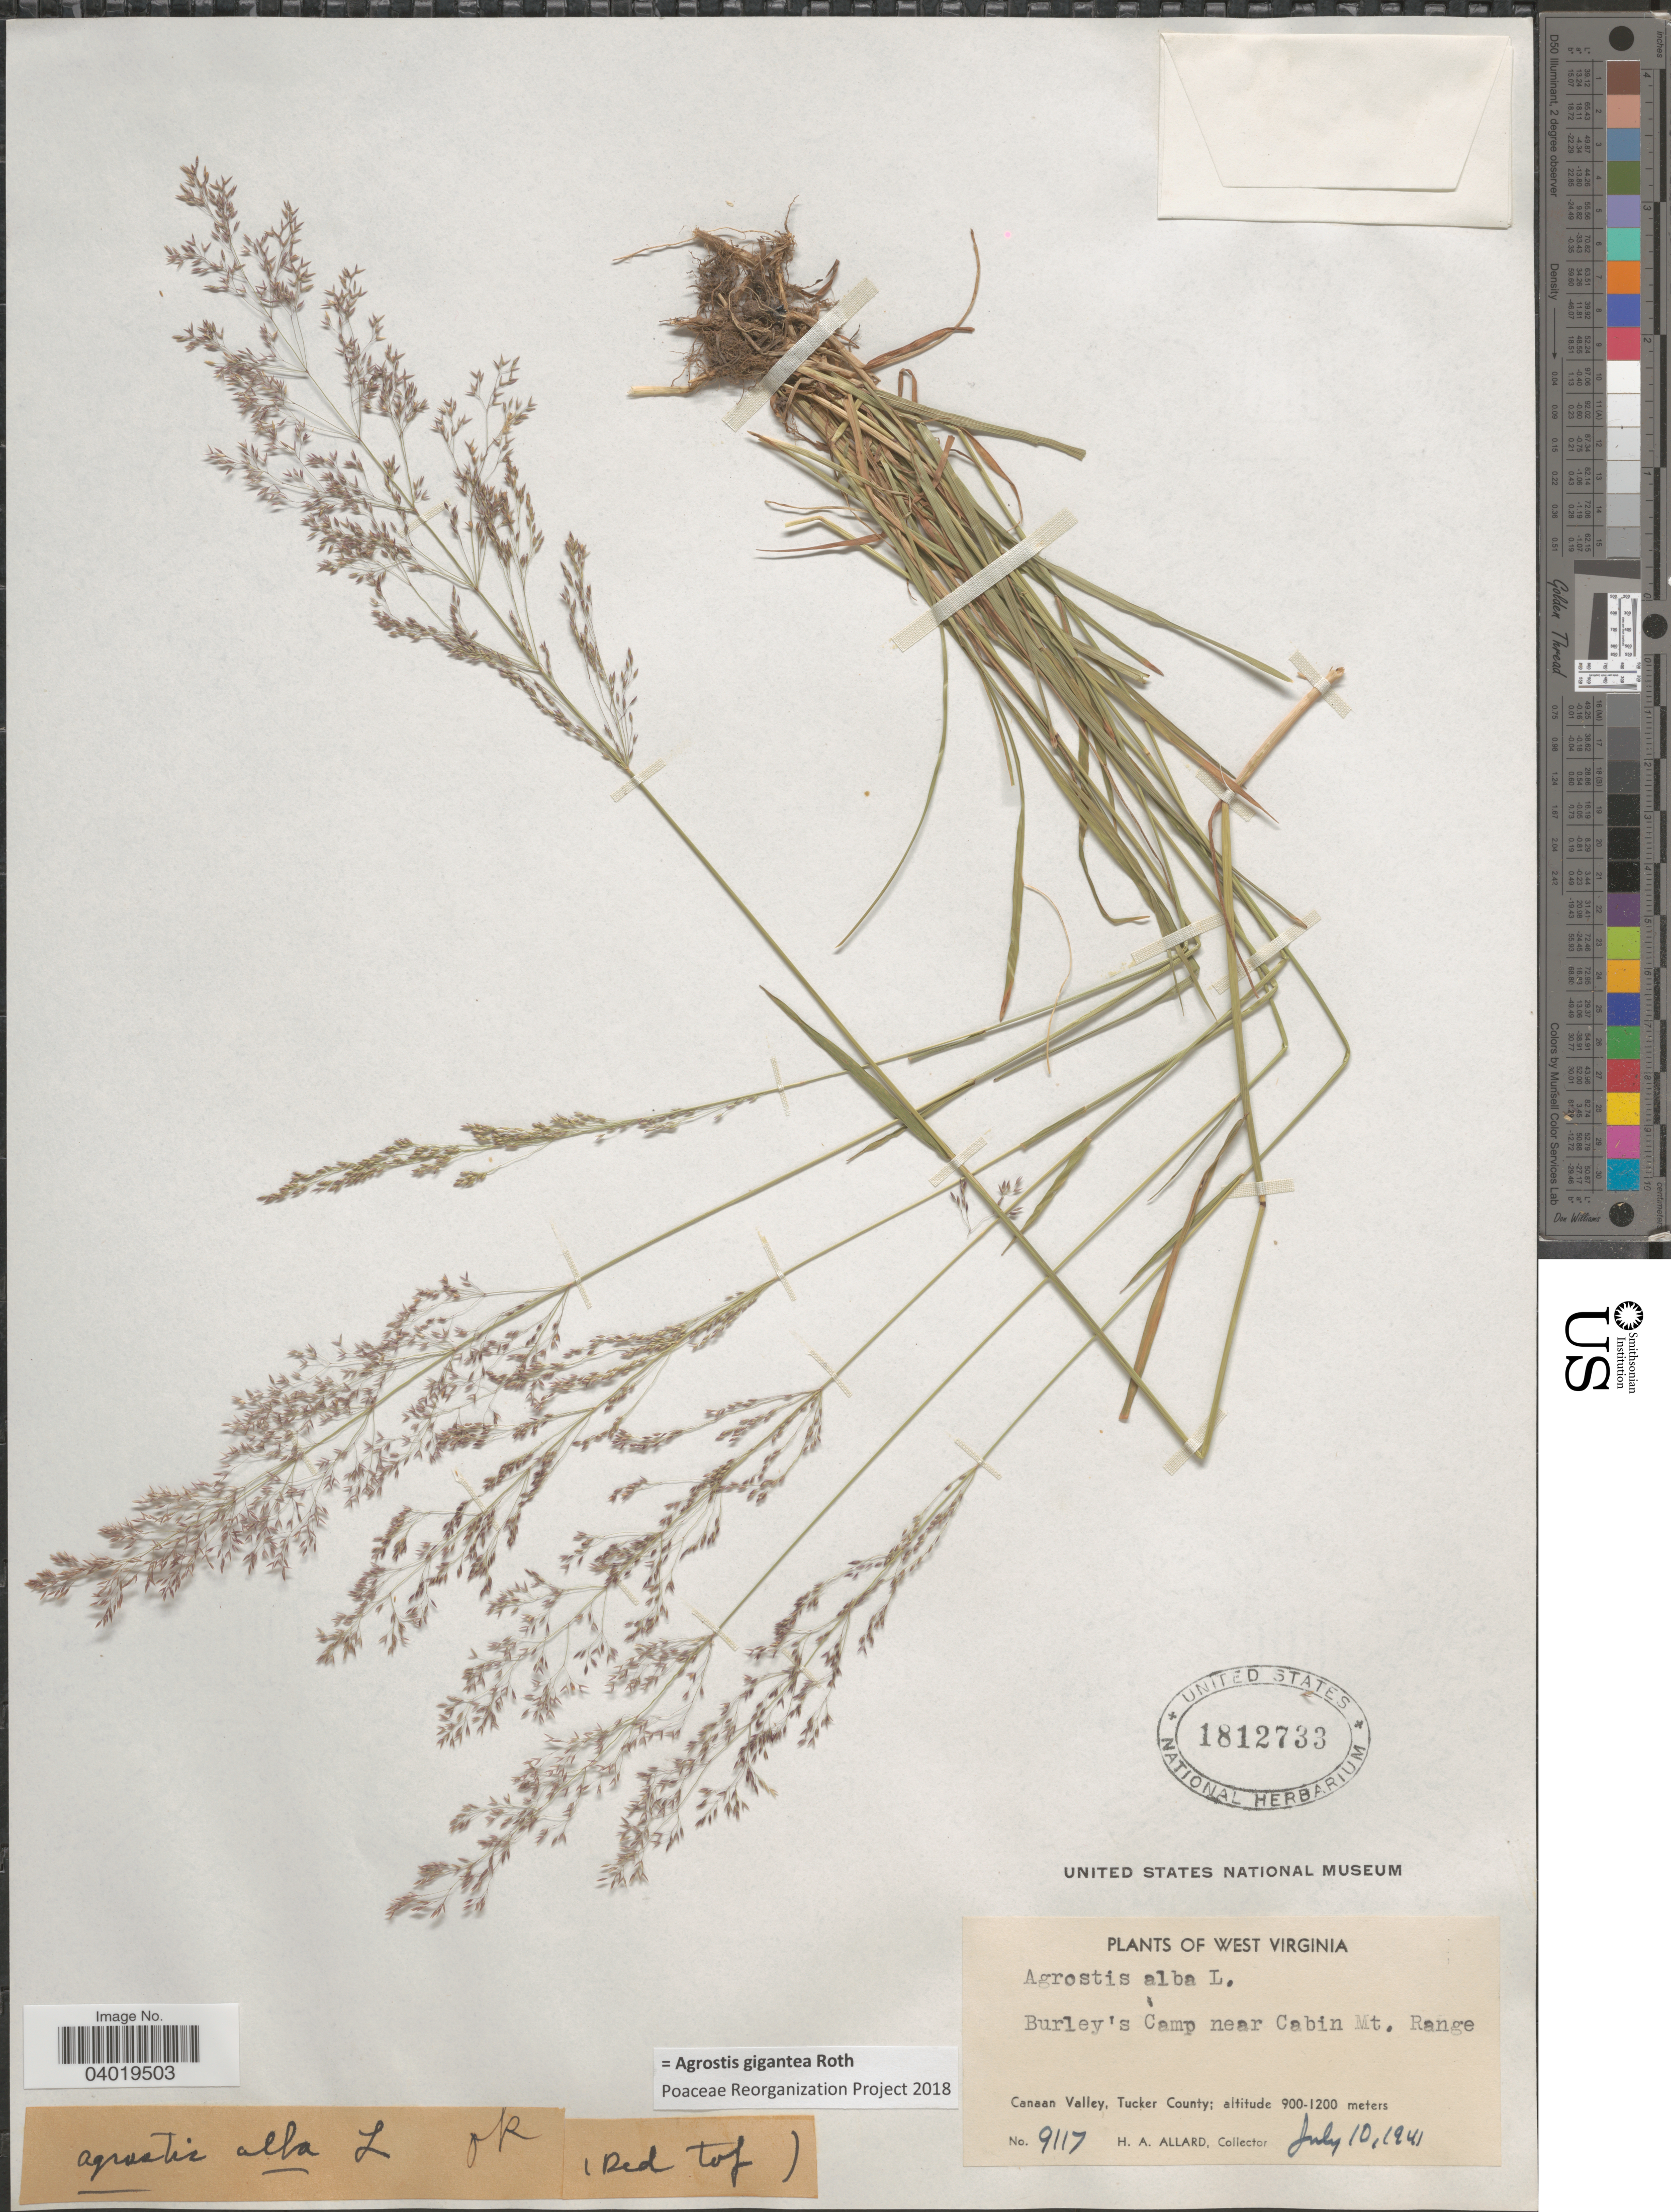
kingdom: Plantae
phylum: Tracheophyta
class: Liliopsida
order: Poales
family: Poaceae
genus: Agrostis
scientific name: Agrostis gigantea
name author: Roth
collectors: H. A. Allard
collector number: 9117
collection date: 1941-07-10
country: United States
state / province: West Virginia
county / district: Tucker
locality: Burley's Camp near Cabin Mt. Range. Canaan Valley, Tucker County.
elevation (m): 900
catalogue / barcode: US 1812733